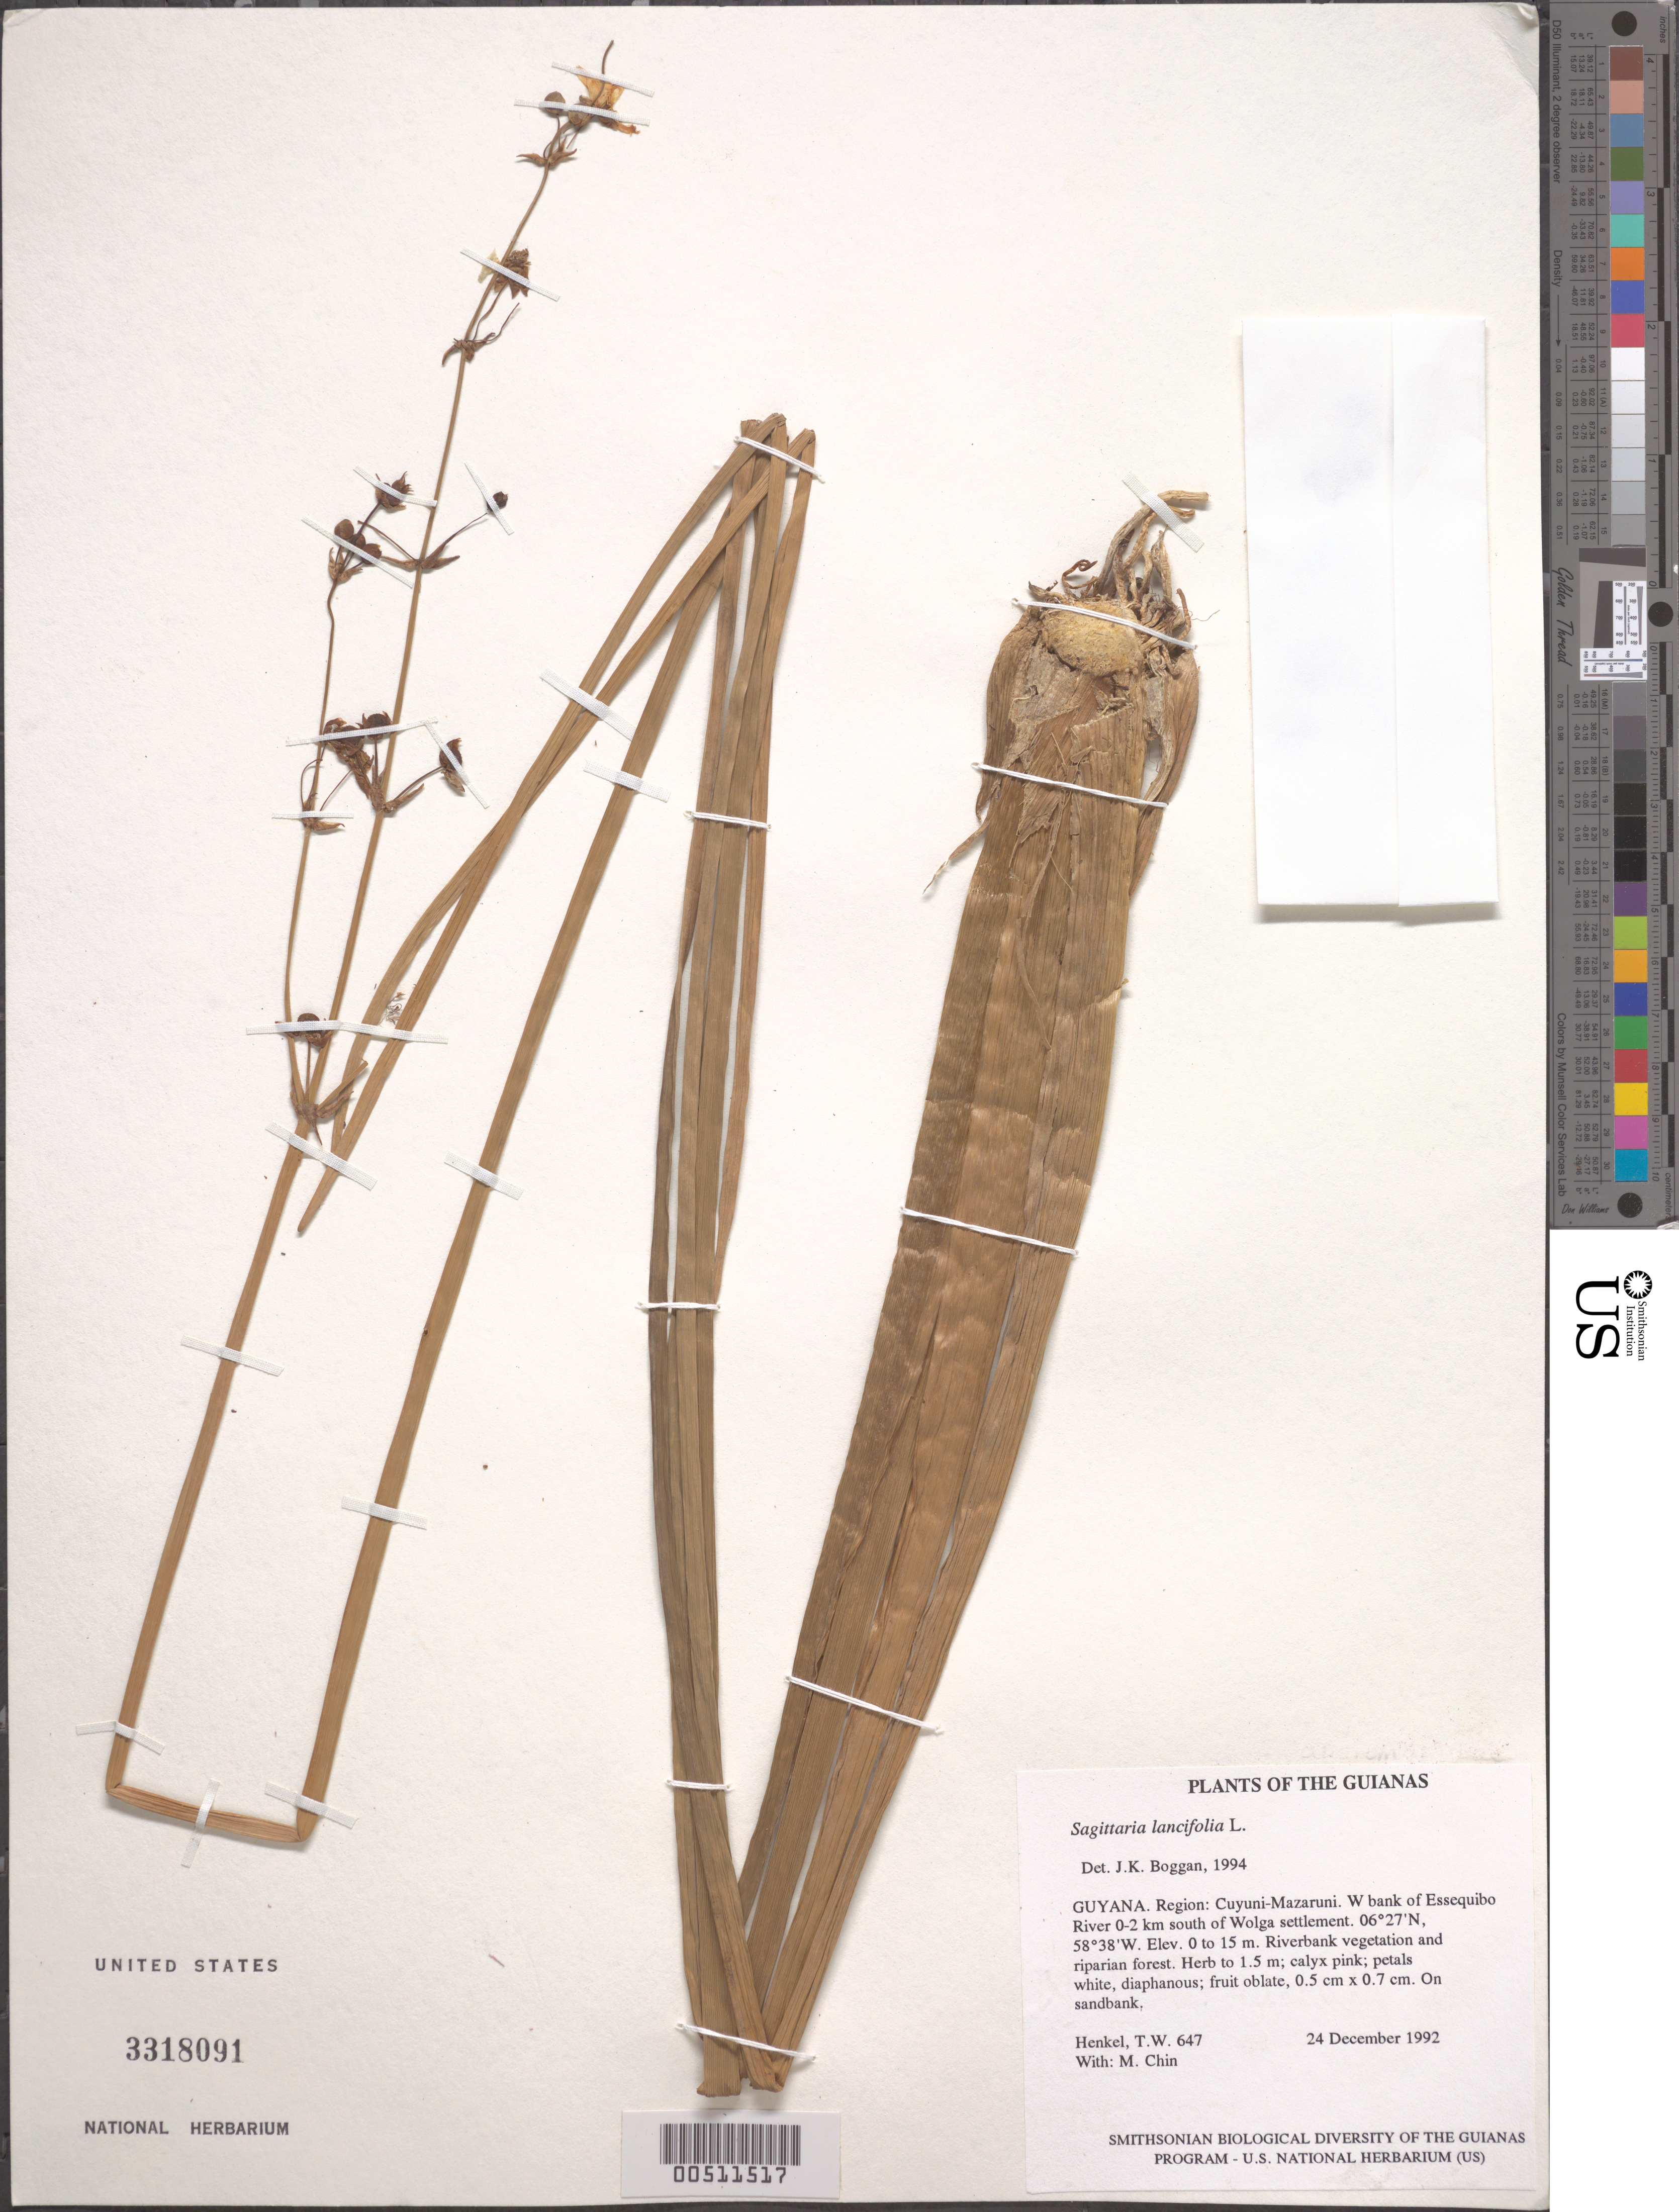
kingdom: Plantae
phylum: Tracheophyta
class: Liliopsida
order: Alismatales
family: Alismataceae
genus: Sagittaria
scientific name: Sagittaria lancifolia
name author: L.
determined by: Boggan, J. K., (US), NMNH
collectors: T. Henkel & M. Chin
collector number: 647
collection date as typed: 24 December 1992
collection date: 1992-12-24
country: Guyana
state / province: Cuyuni-Mazaruni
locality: W bank of Essequibo River 0-2 km south of Wolga settlement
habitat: Riverbank vegetation and riparian forest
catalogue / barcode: US 3318091